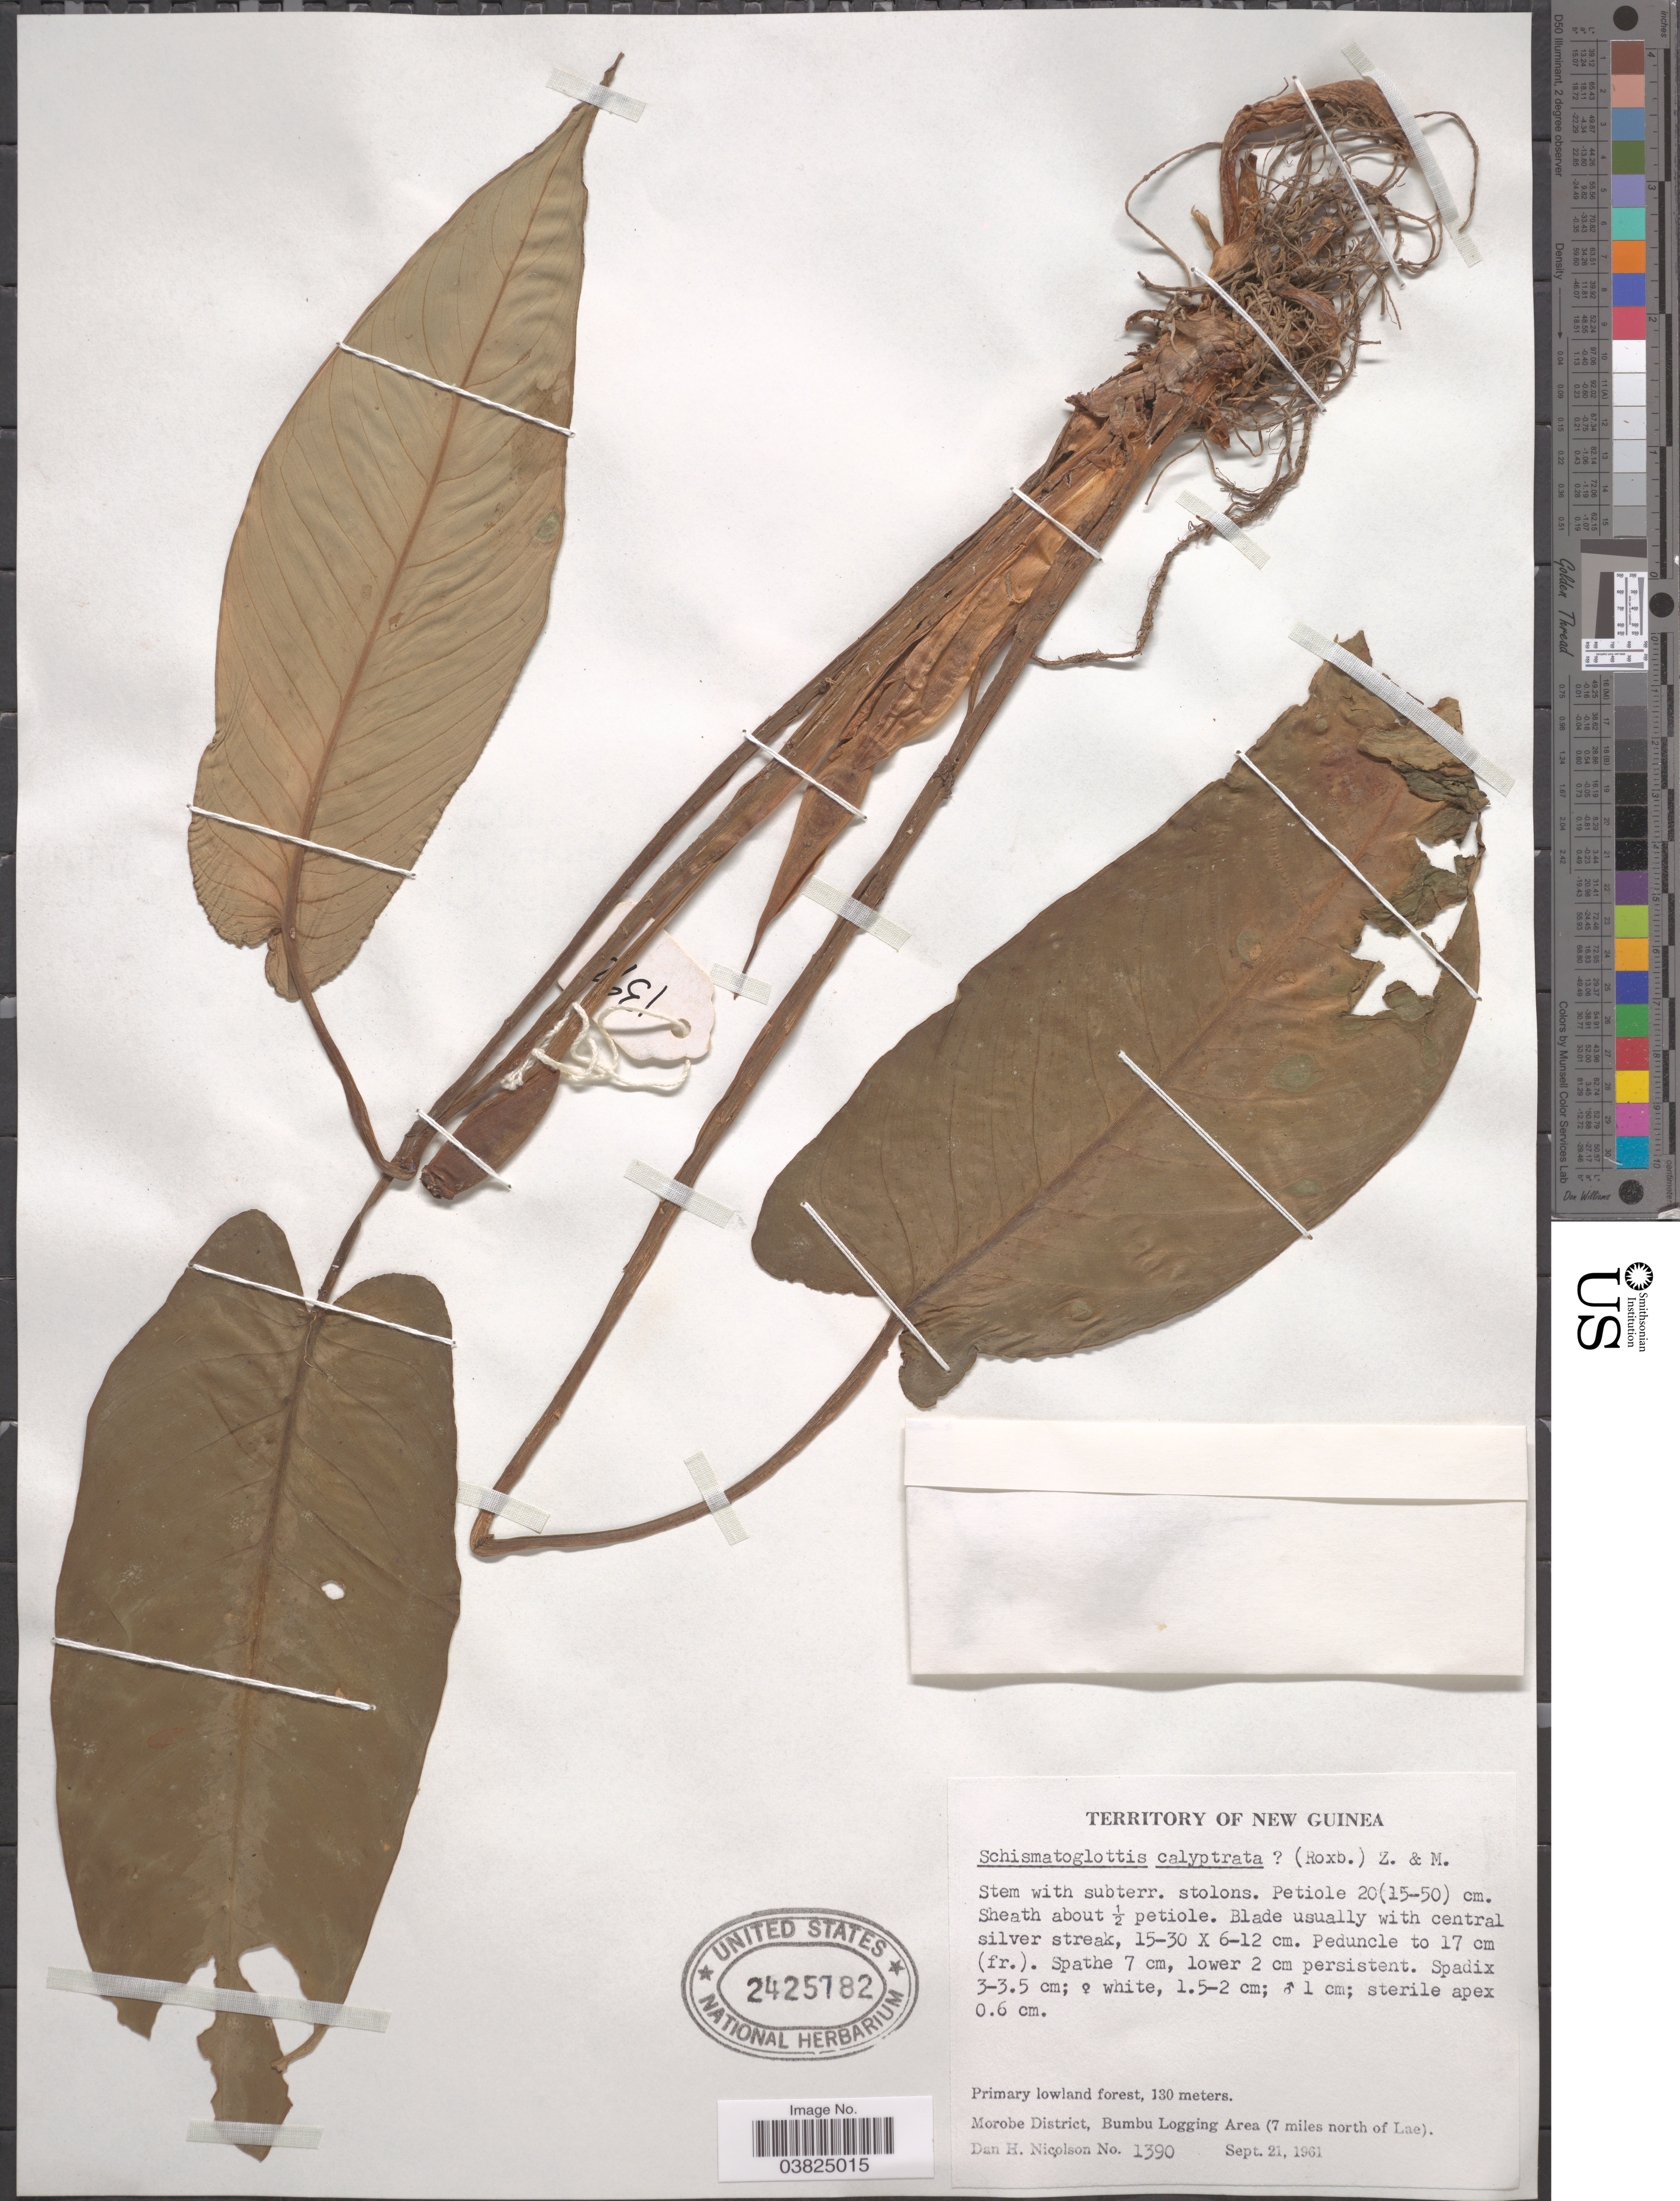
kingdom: Plantae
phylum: Tracheophyta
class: Liliopsida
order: Alismatales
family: Araceae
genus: Schismatoglottis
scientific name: Schismatoglottis calyptrata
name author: Zoll. & Moritzi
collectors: D. H. Nicolson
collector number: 1390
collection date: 1961-09-21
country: Papua New Guinea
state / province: Morobe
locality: Territory of New Guinea. Morobe District, Bumbu Logging Area (7 miles north of Lae).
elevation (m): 130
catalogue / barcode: US 2425782